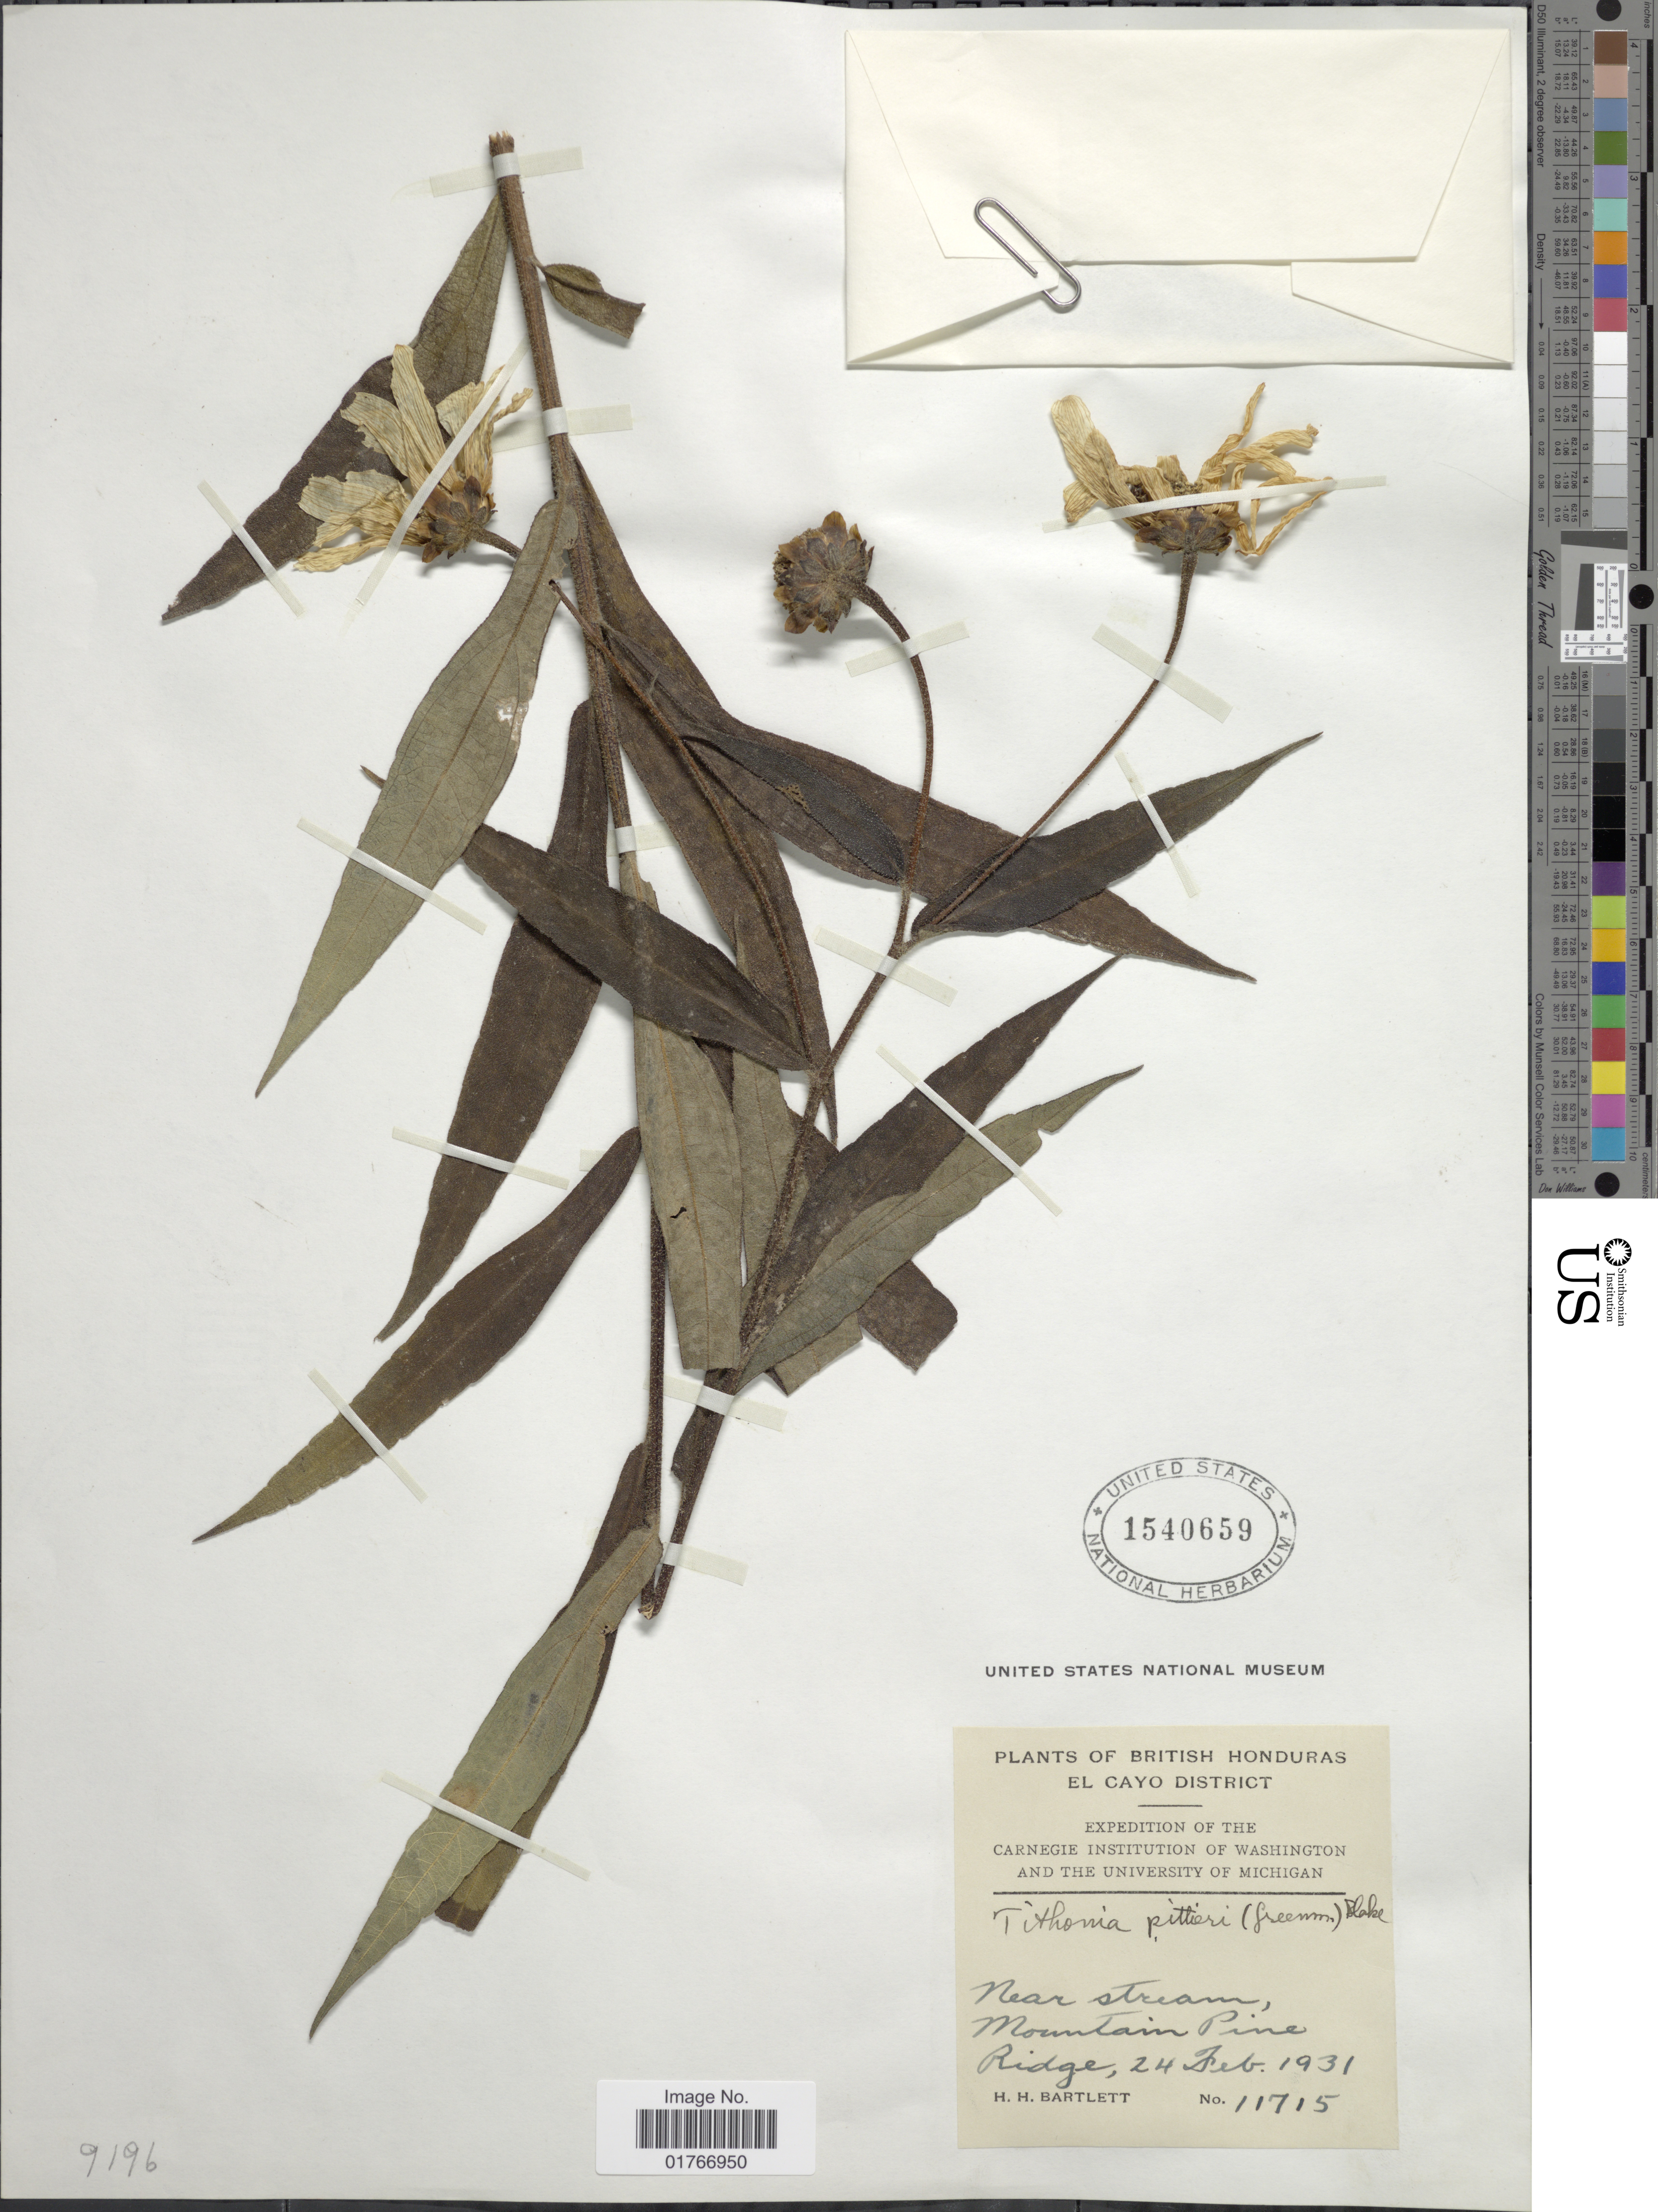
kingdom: Plantae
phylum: Tracheophyta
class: Magnoliopsida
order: Asterales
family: Asteraceae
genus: Tithonia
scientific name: Tithonia pittieri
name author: (Greenm.) Blake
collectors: H. H. Bartlett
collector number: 11715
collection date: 1931-02-24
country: Belize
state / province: Cayo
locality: British Honduras, near stream, Mountain Pine Ridge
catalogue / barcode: US 1540659